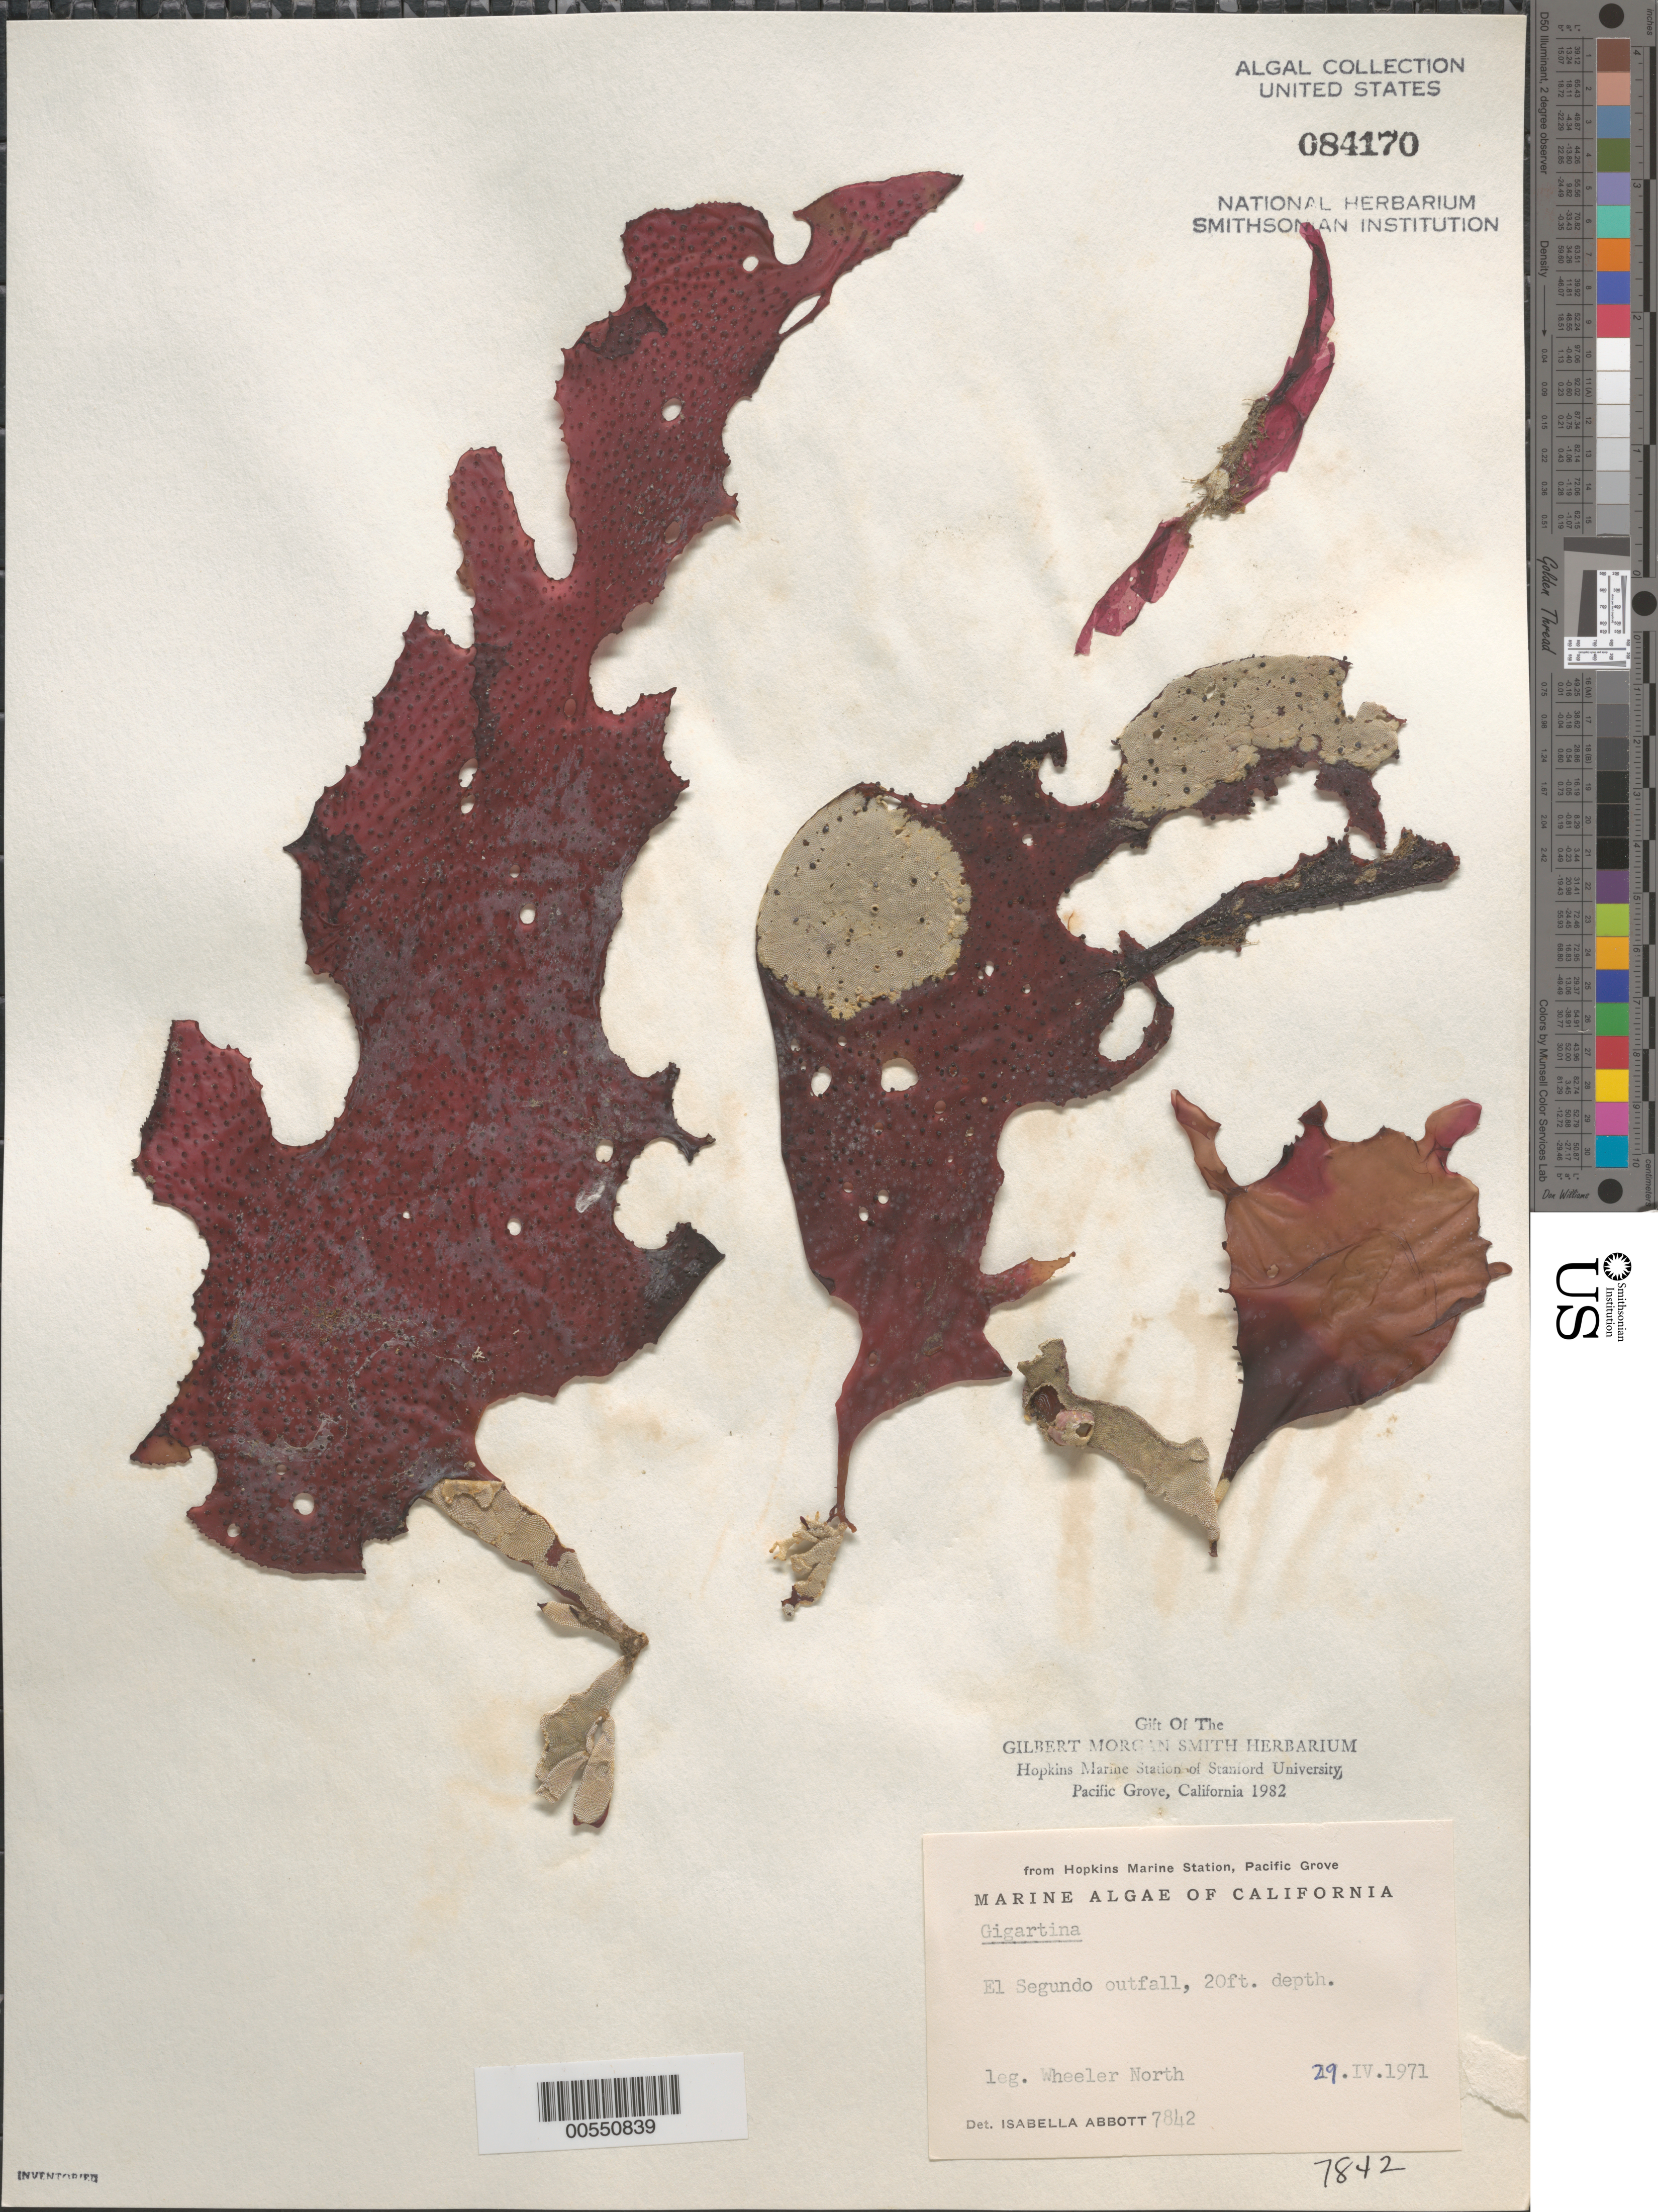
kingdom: Plantae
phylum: Rhodophyta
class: Florideophyceae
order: Gigartinales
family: Gigartinaceae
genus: Gigartina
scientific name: Gigartina sp.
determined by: Abbott, Isabella A.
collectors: W. North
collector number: IAA 7842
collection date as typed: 29 Apr 1971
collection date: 1971-04-29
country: United States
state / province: California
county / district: Los Angeles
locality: El Segundo outfall, Santa Monica Bay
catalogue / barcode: US 84170